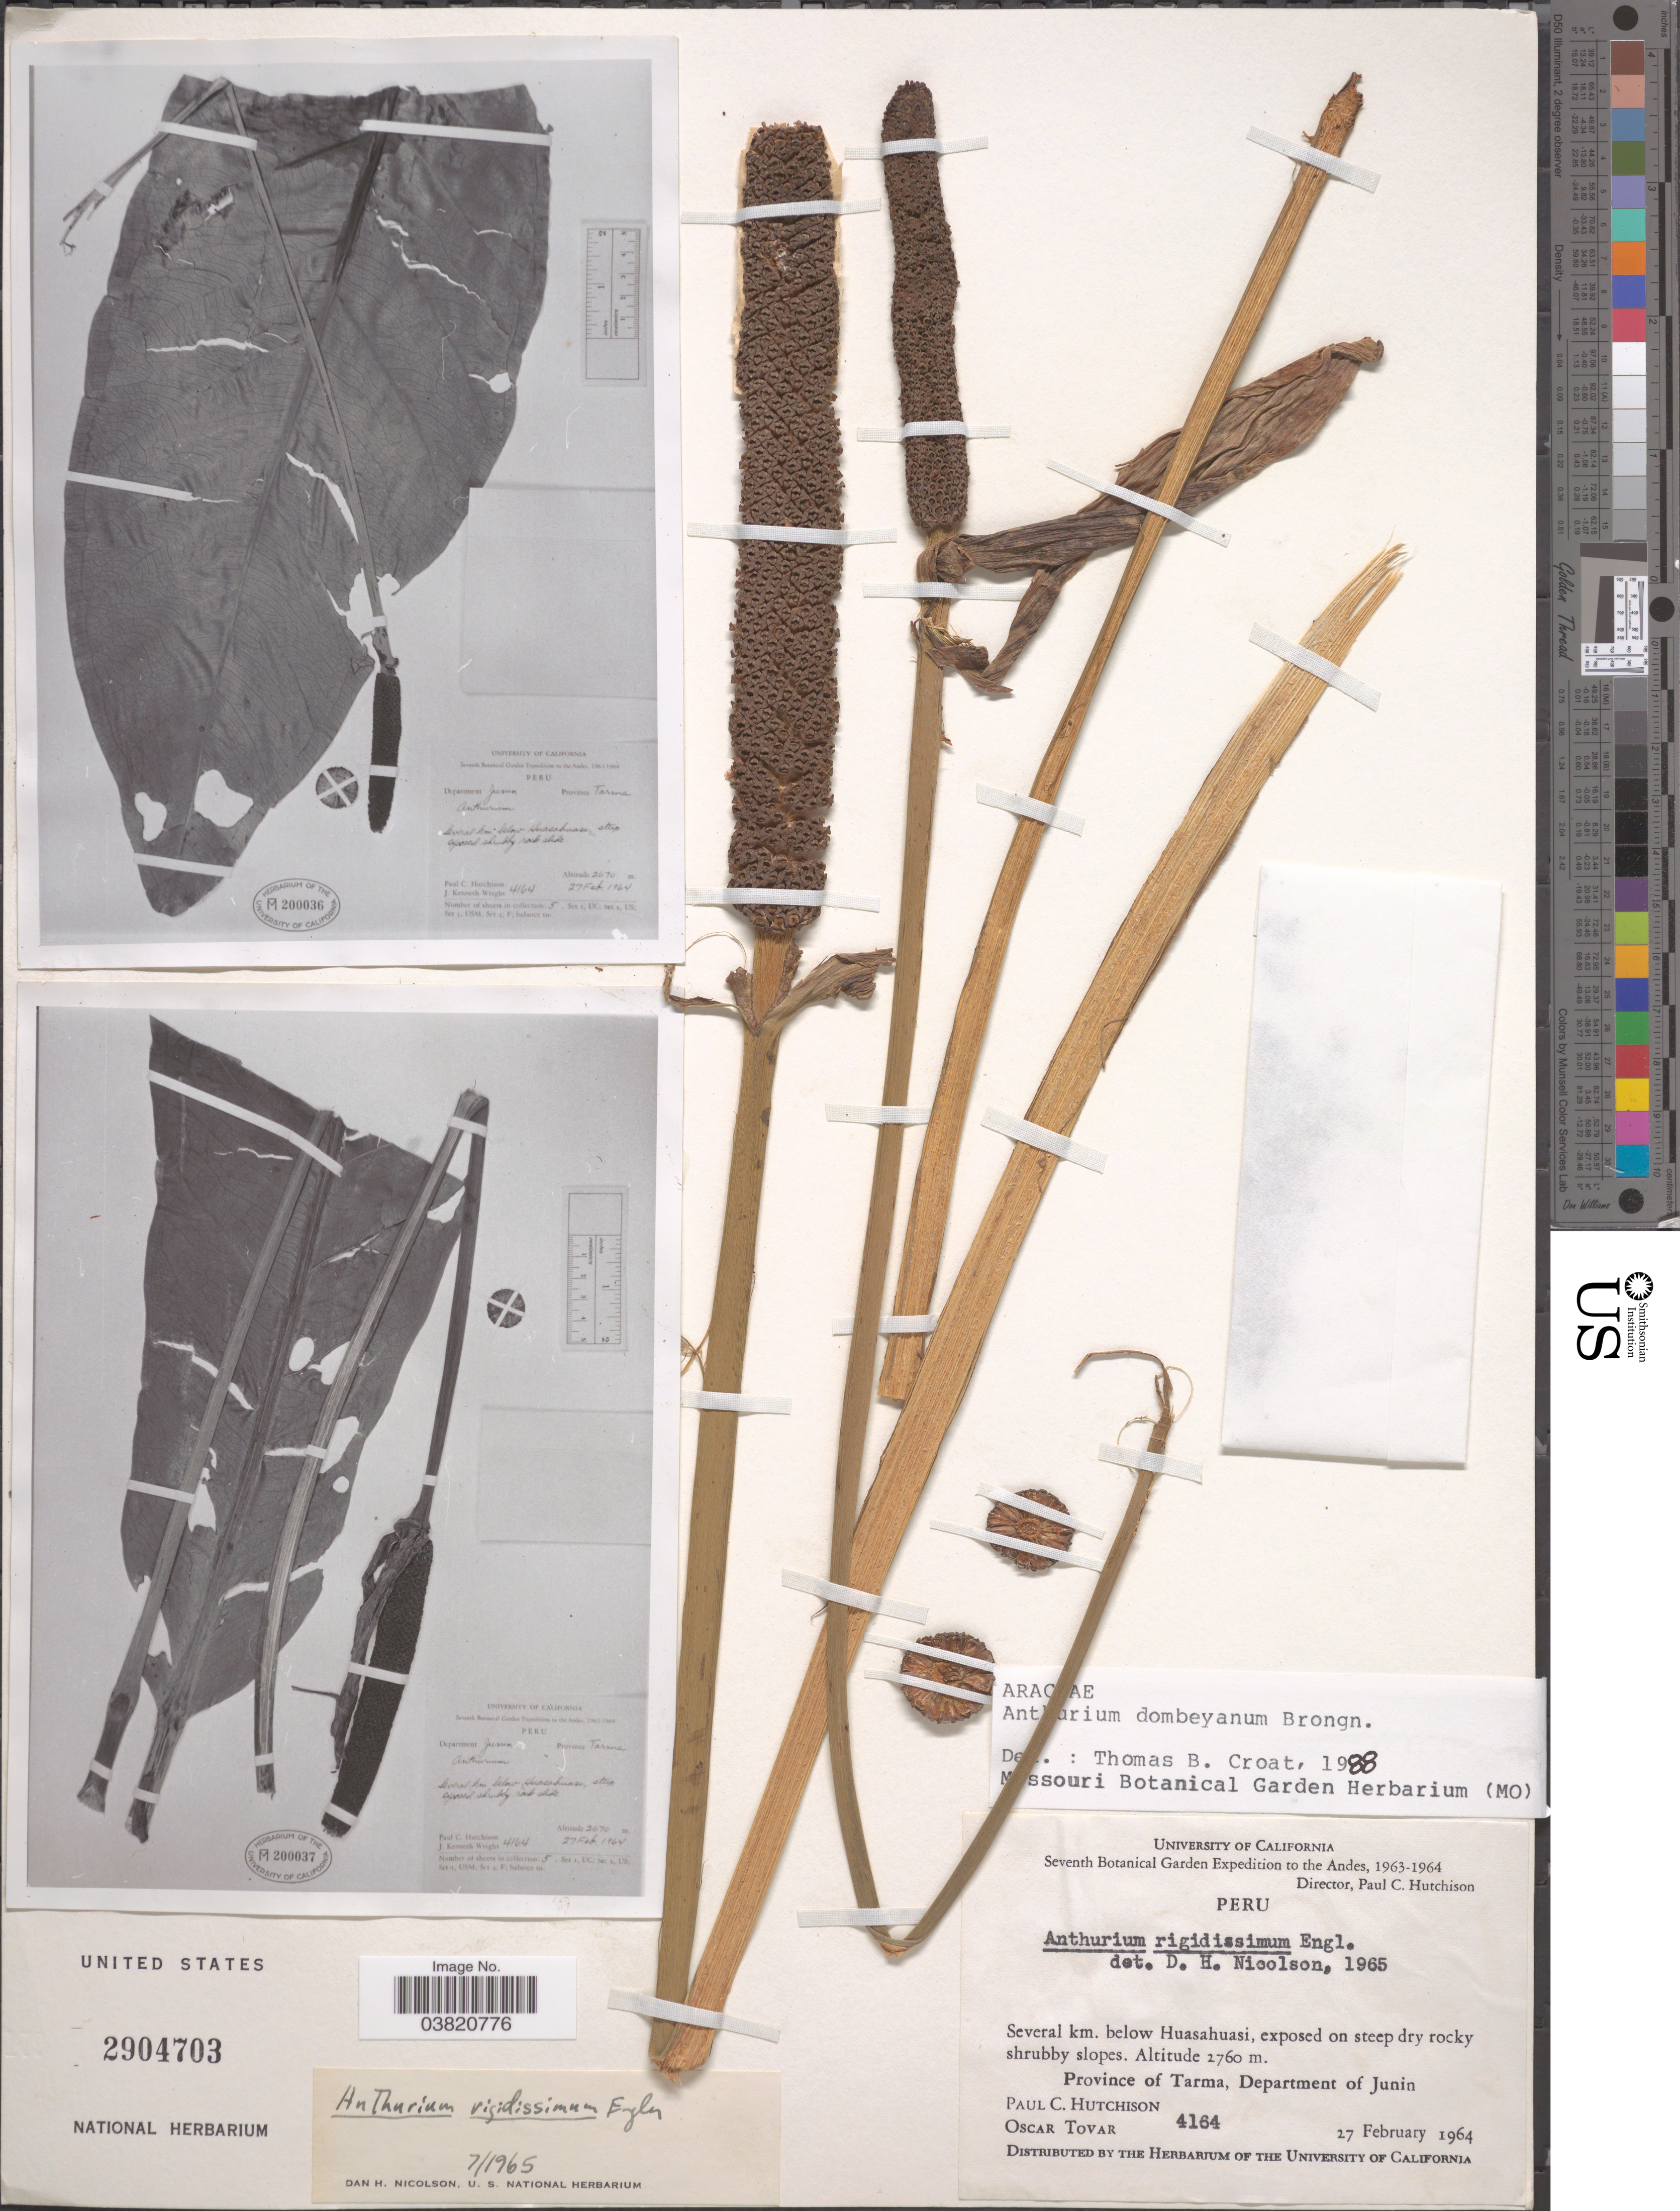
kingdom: Plantae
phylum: Tracheophyta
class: Liliopsida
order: Alismatales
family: Araceae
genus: Anthurium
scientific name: Anthurium dombeyanum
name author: Brongn. ex Schott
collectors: P. C. Hutchison & Ó. Tovar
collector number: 4164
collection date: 1964-02-27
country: Peru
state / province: Junín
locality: The Andes. Several km. below Huasahuasi. Province of Tarma, Department of Junin.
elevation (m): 2760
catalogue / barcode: US 2904703